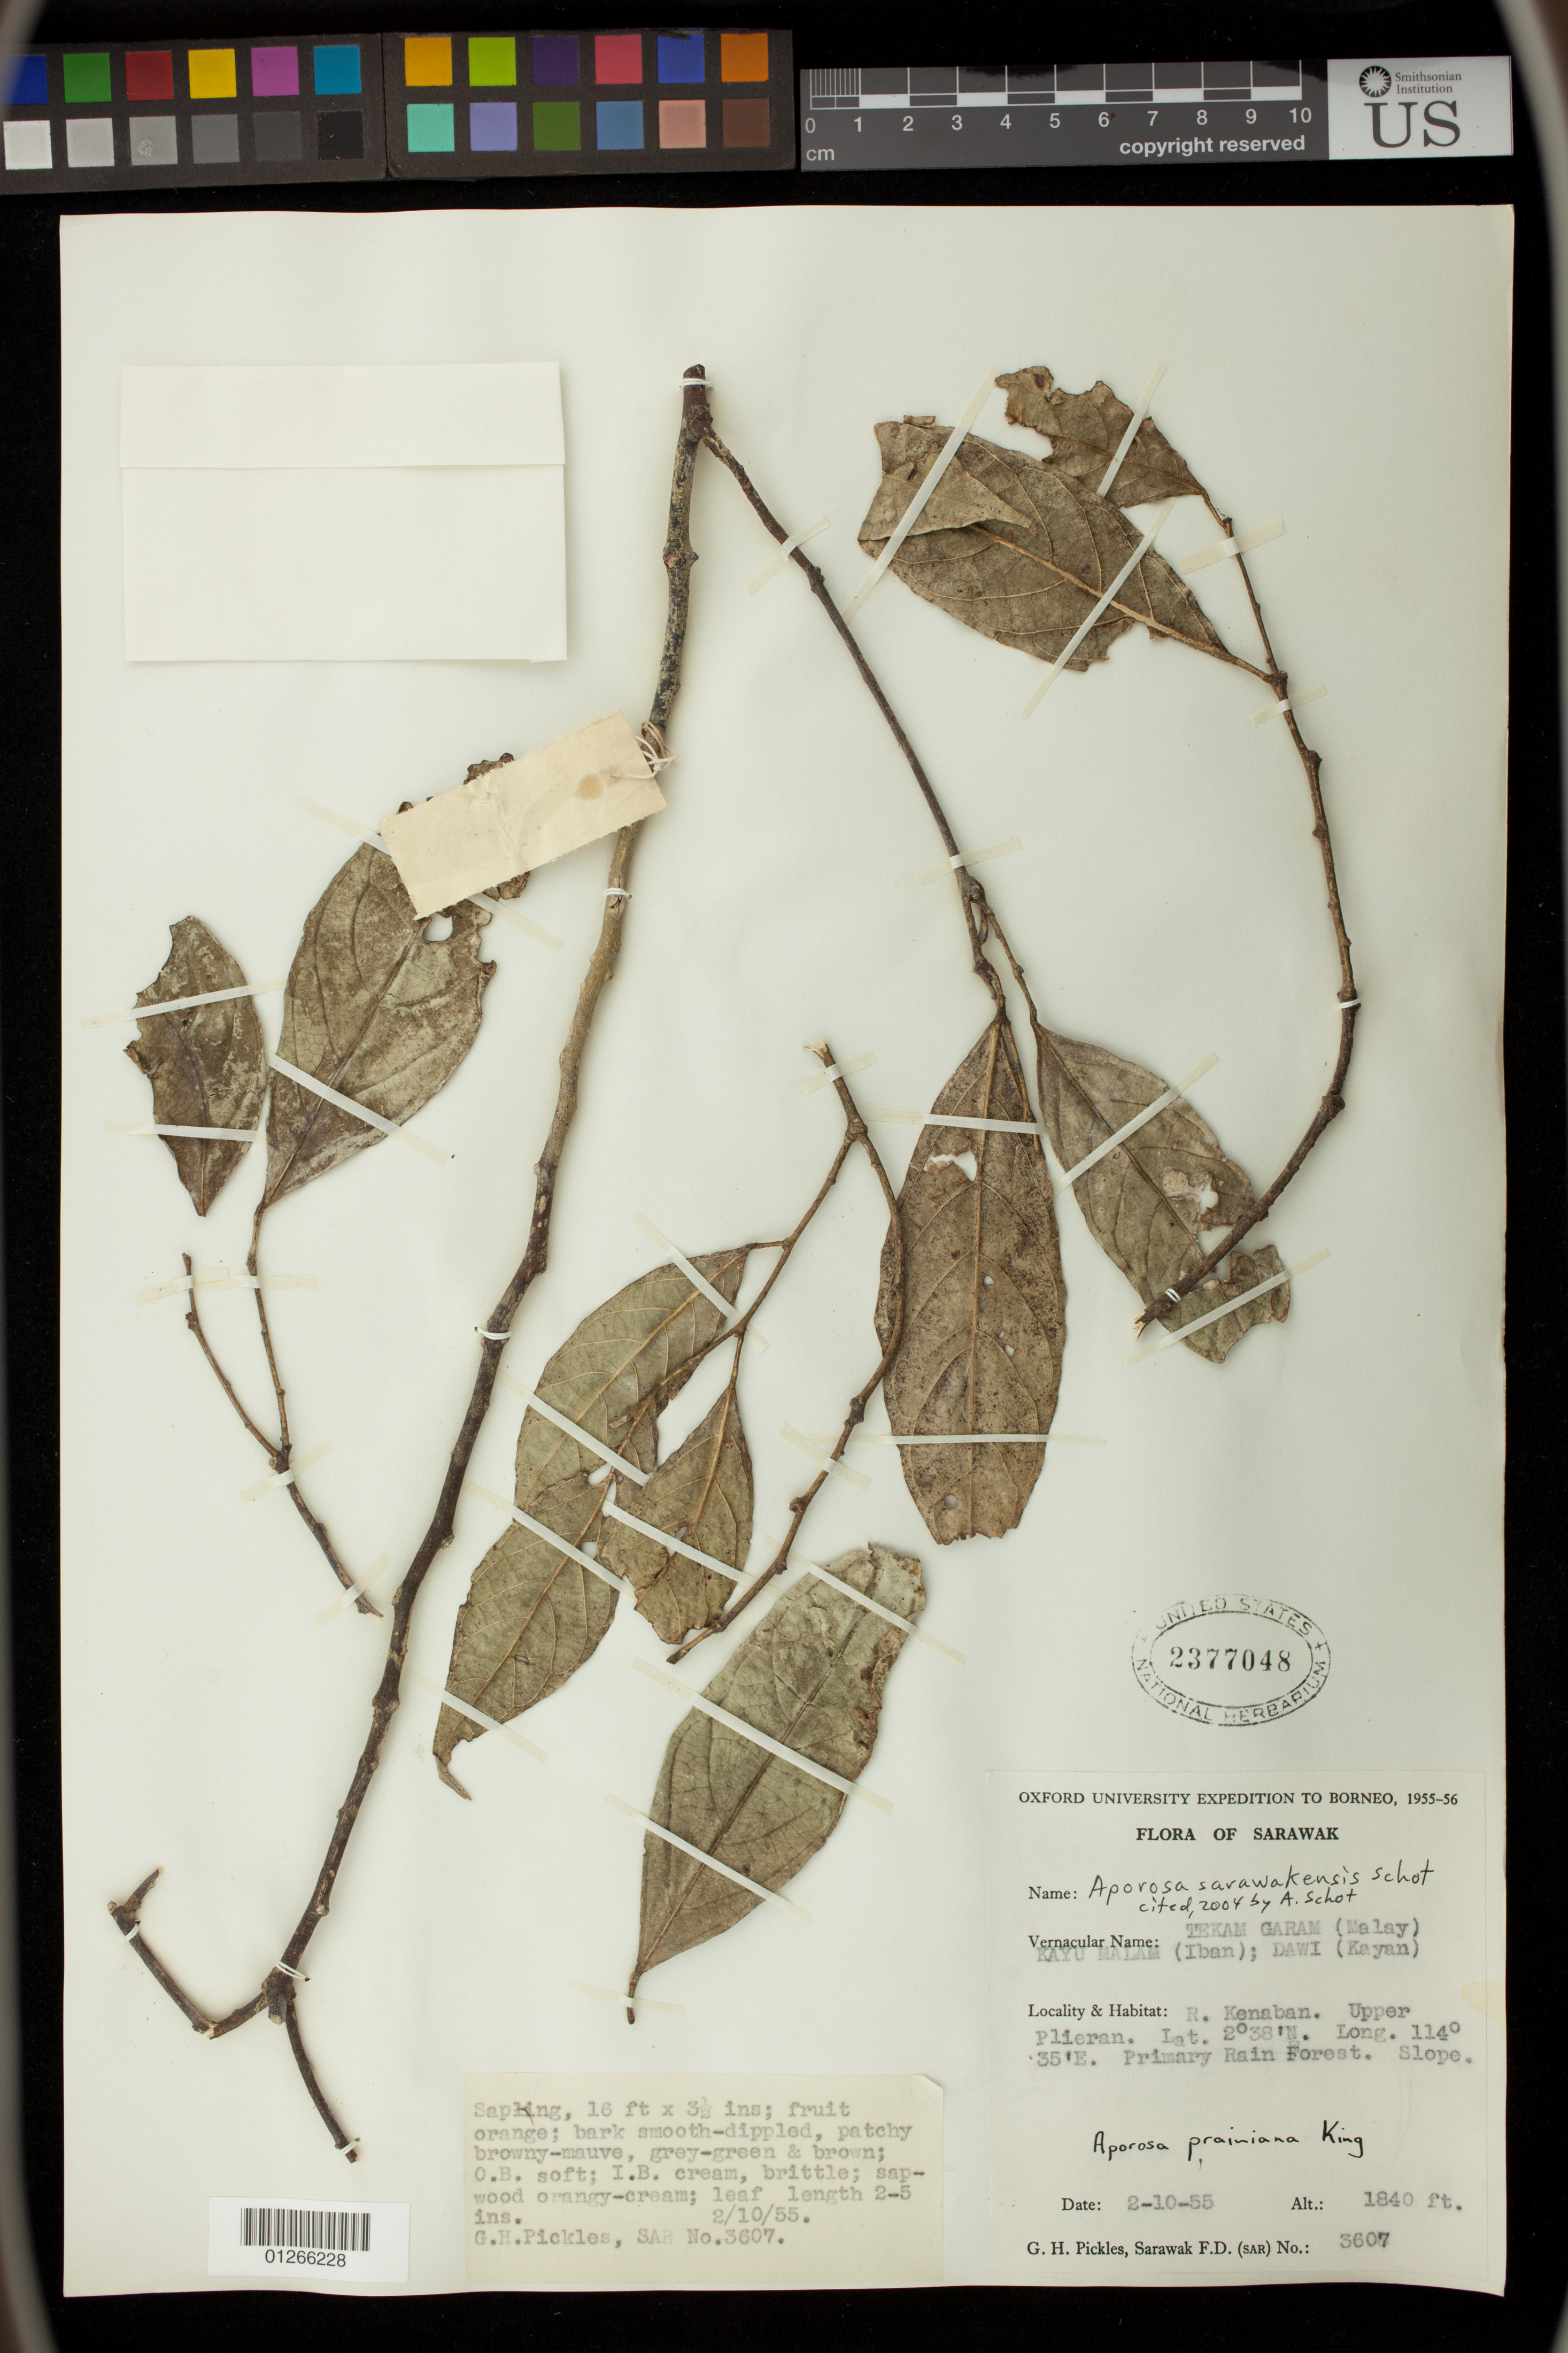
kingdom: Plantae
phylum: Tracheophyta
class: Magnoliopsida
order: Malpighiales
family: Phyllanthaceae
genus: Aporosa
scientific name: Aporosa sarawakensis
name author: Schot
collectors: G. Pickles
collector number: SAR 3607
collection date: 1955-10-02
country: Malaysia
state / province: Sarawak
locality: R. Kenaban. Upper Plieran.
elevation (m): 561